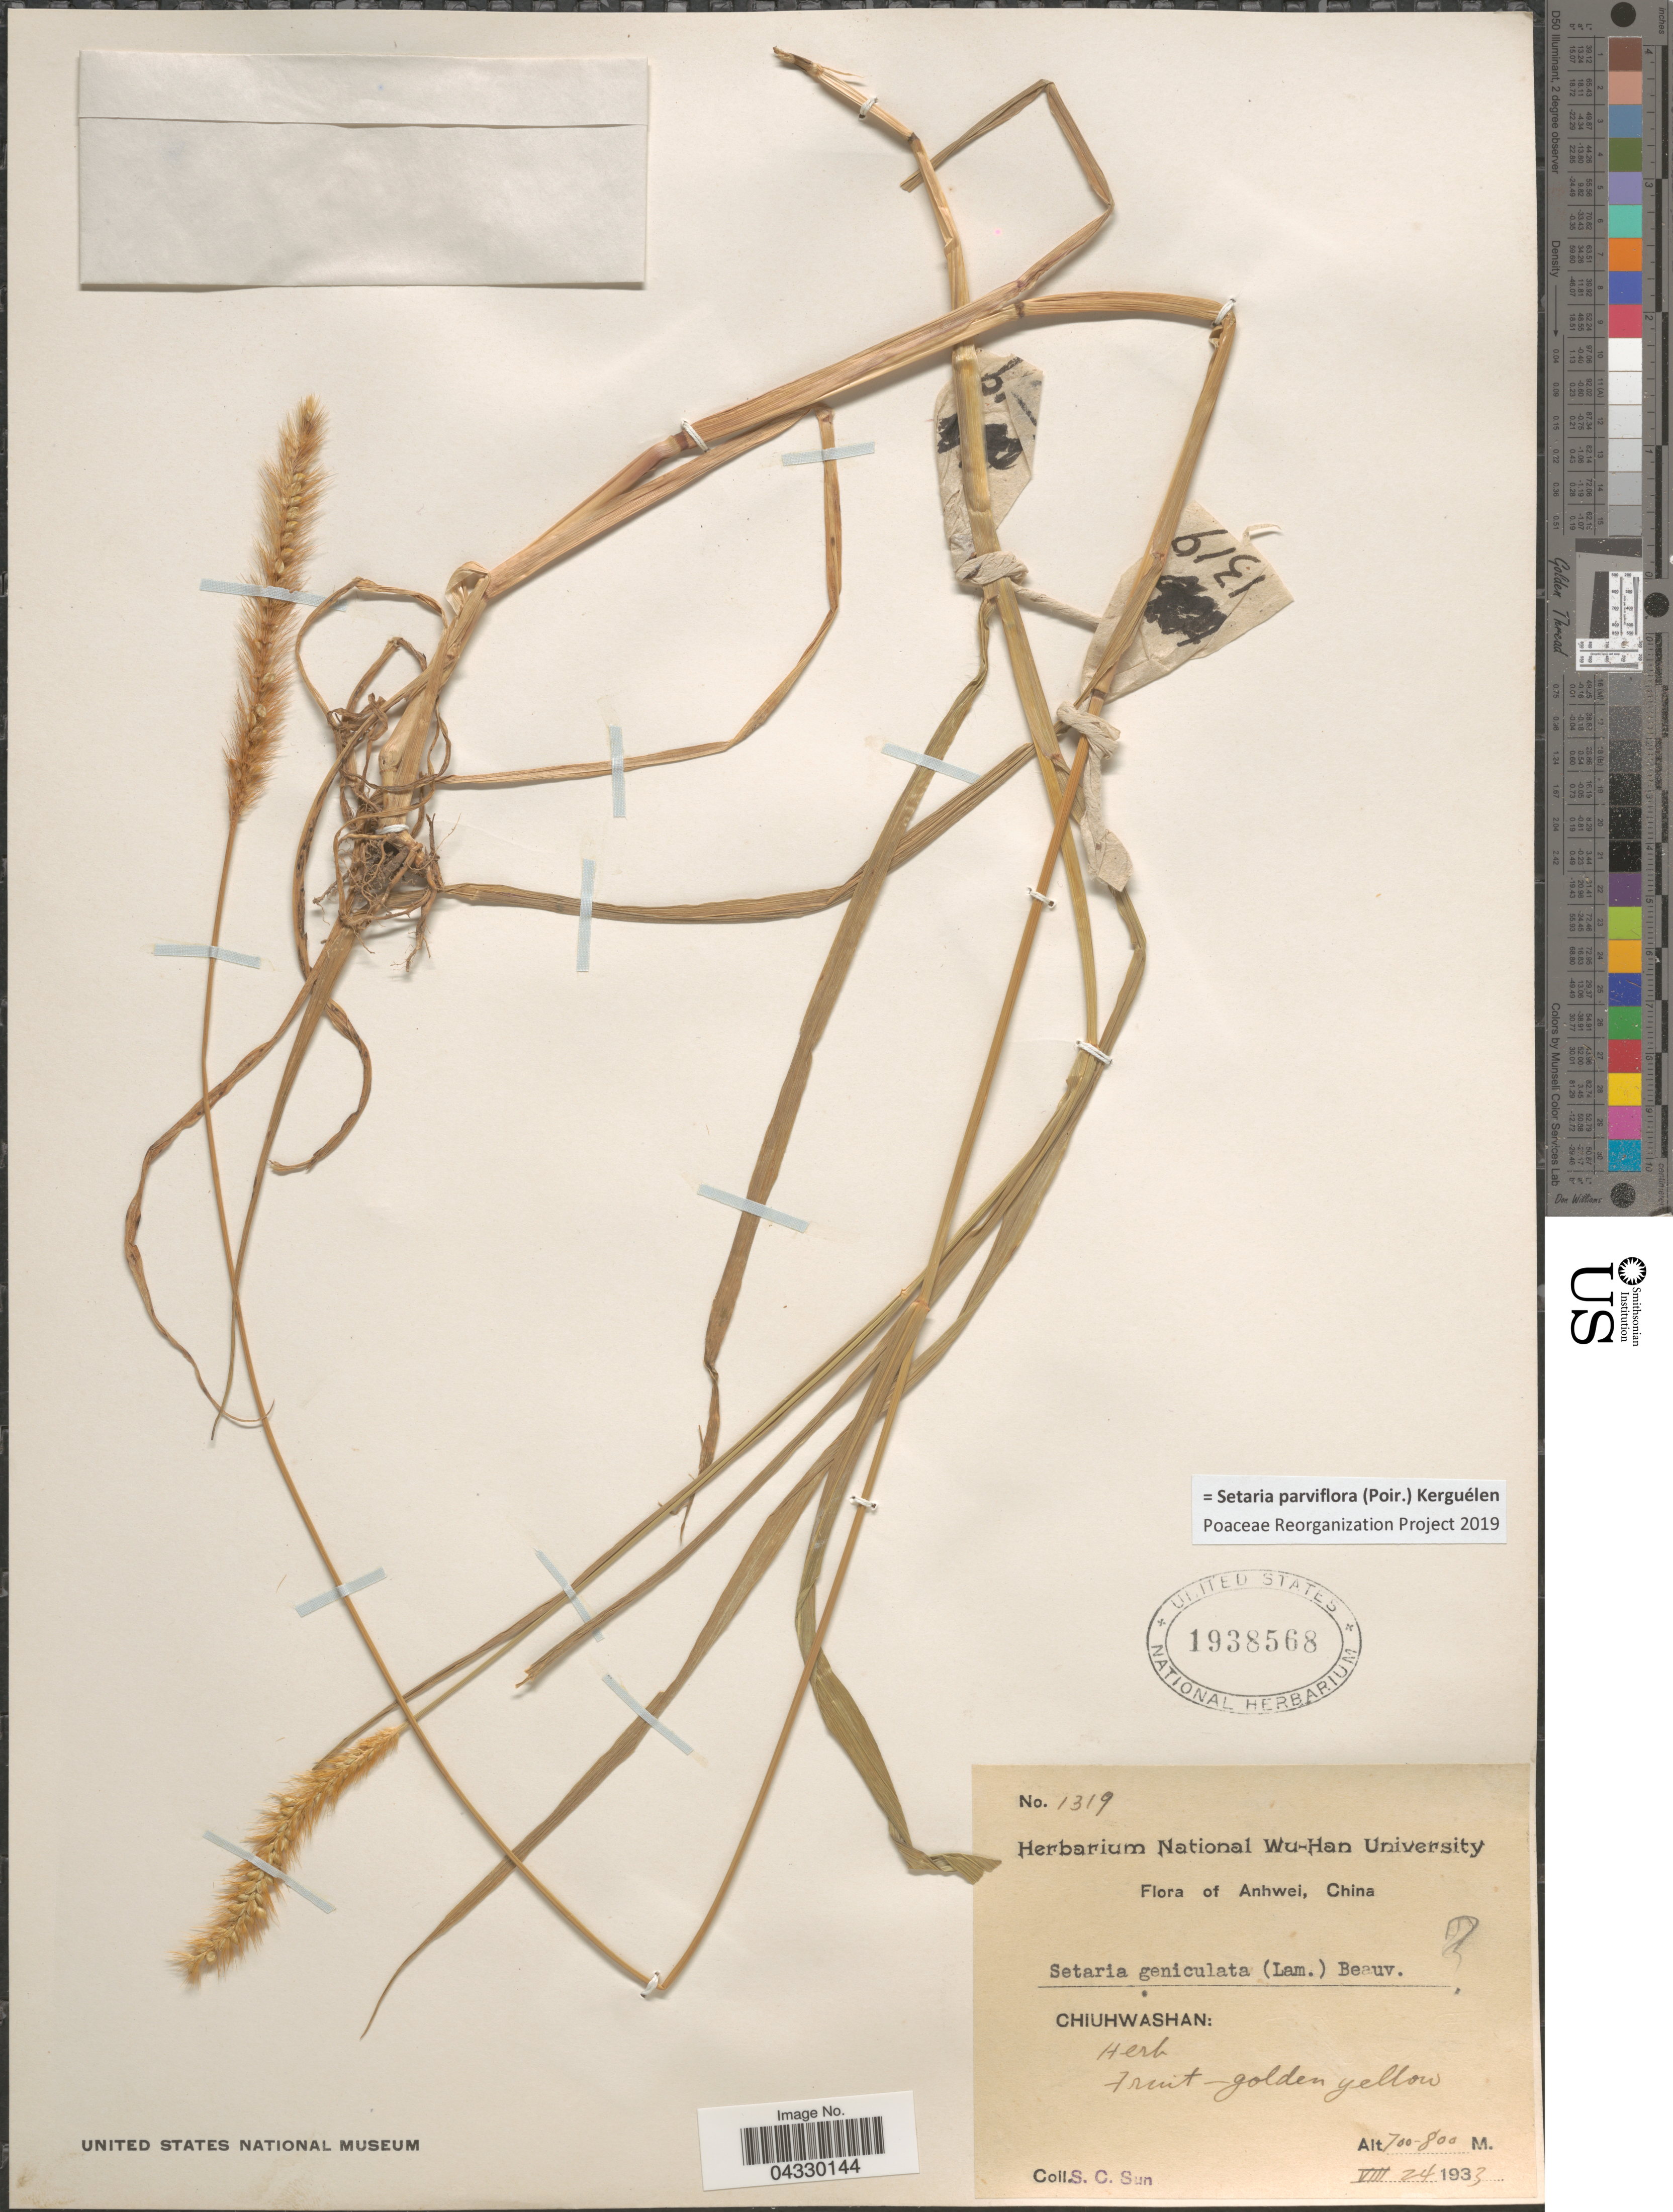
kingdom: Plantae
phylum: Tracheophyta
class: Liliopsida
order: Poales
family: Poaceae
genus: Setaria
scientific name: Setaria parviflora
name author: (Poir.) Kerguélen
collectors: S. C. Sun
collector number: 1319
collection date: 1933-08-24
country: China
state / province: Anhui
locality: Anhwei. Chiuhwashan.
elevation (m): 700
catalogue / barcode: US 1938568